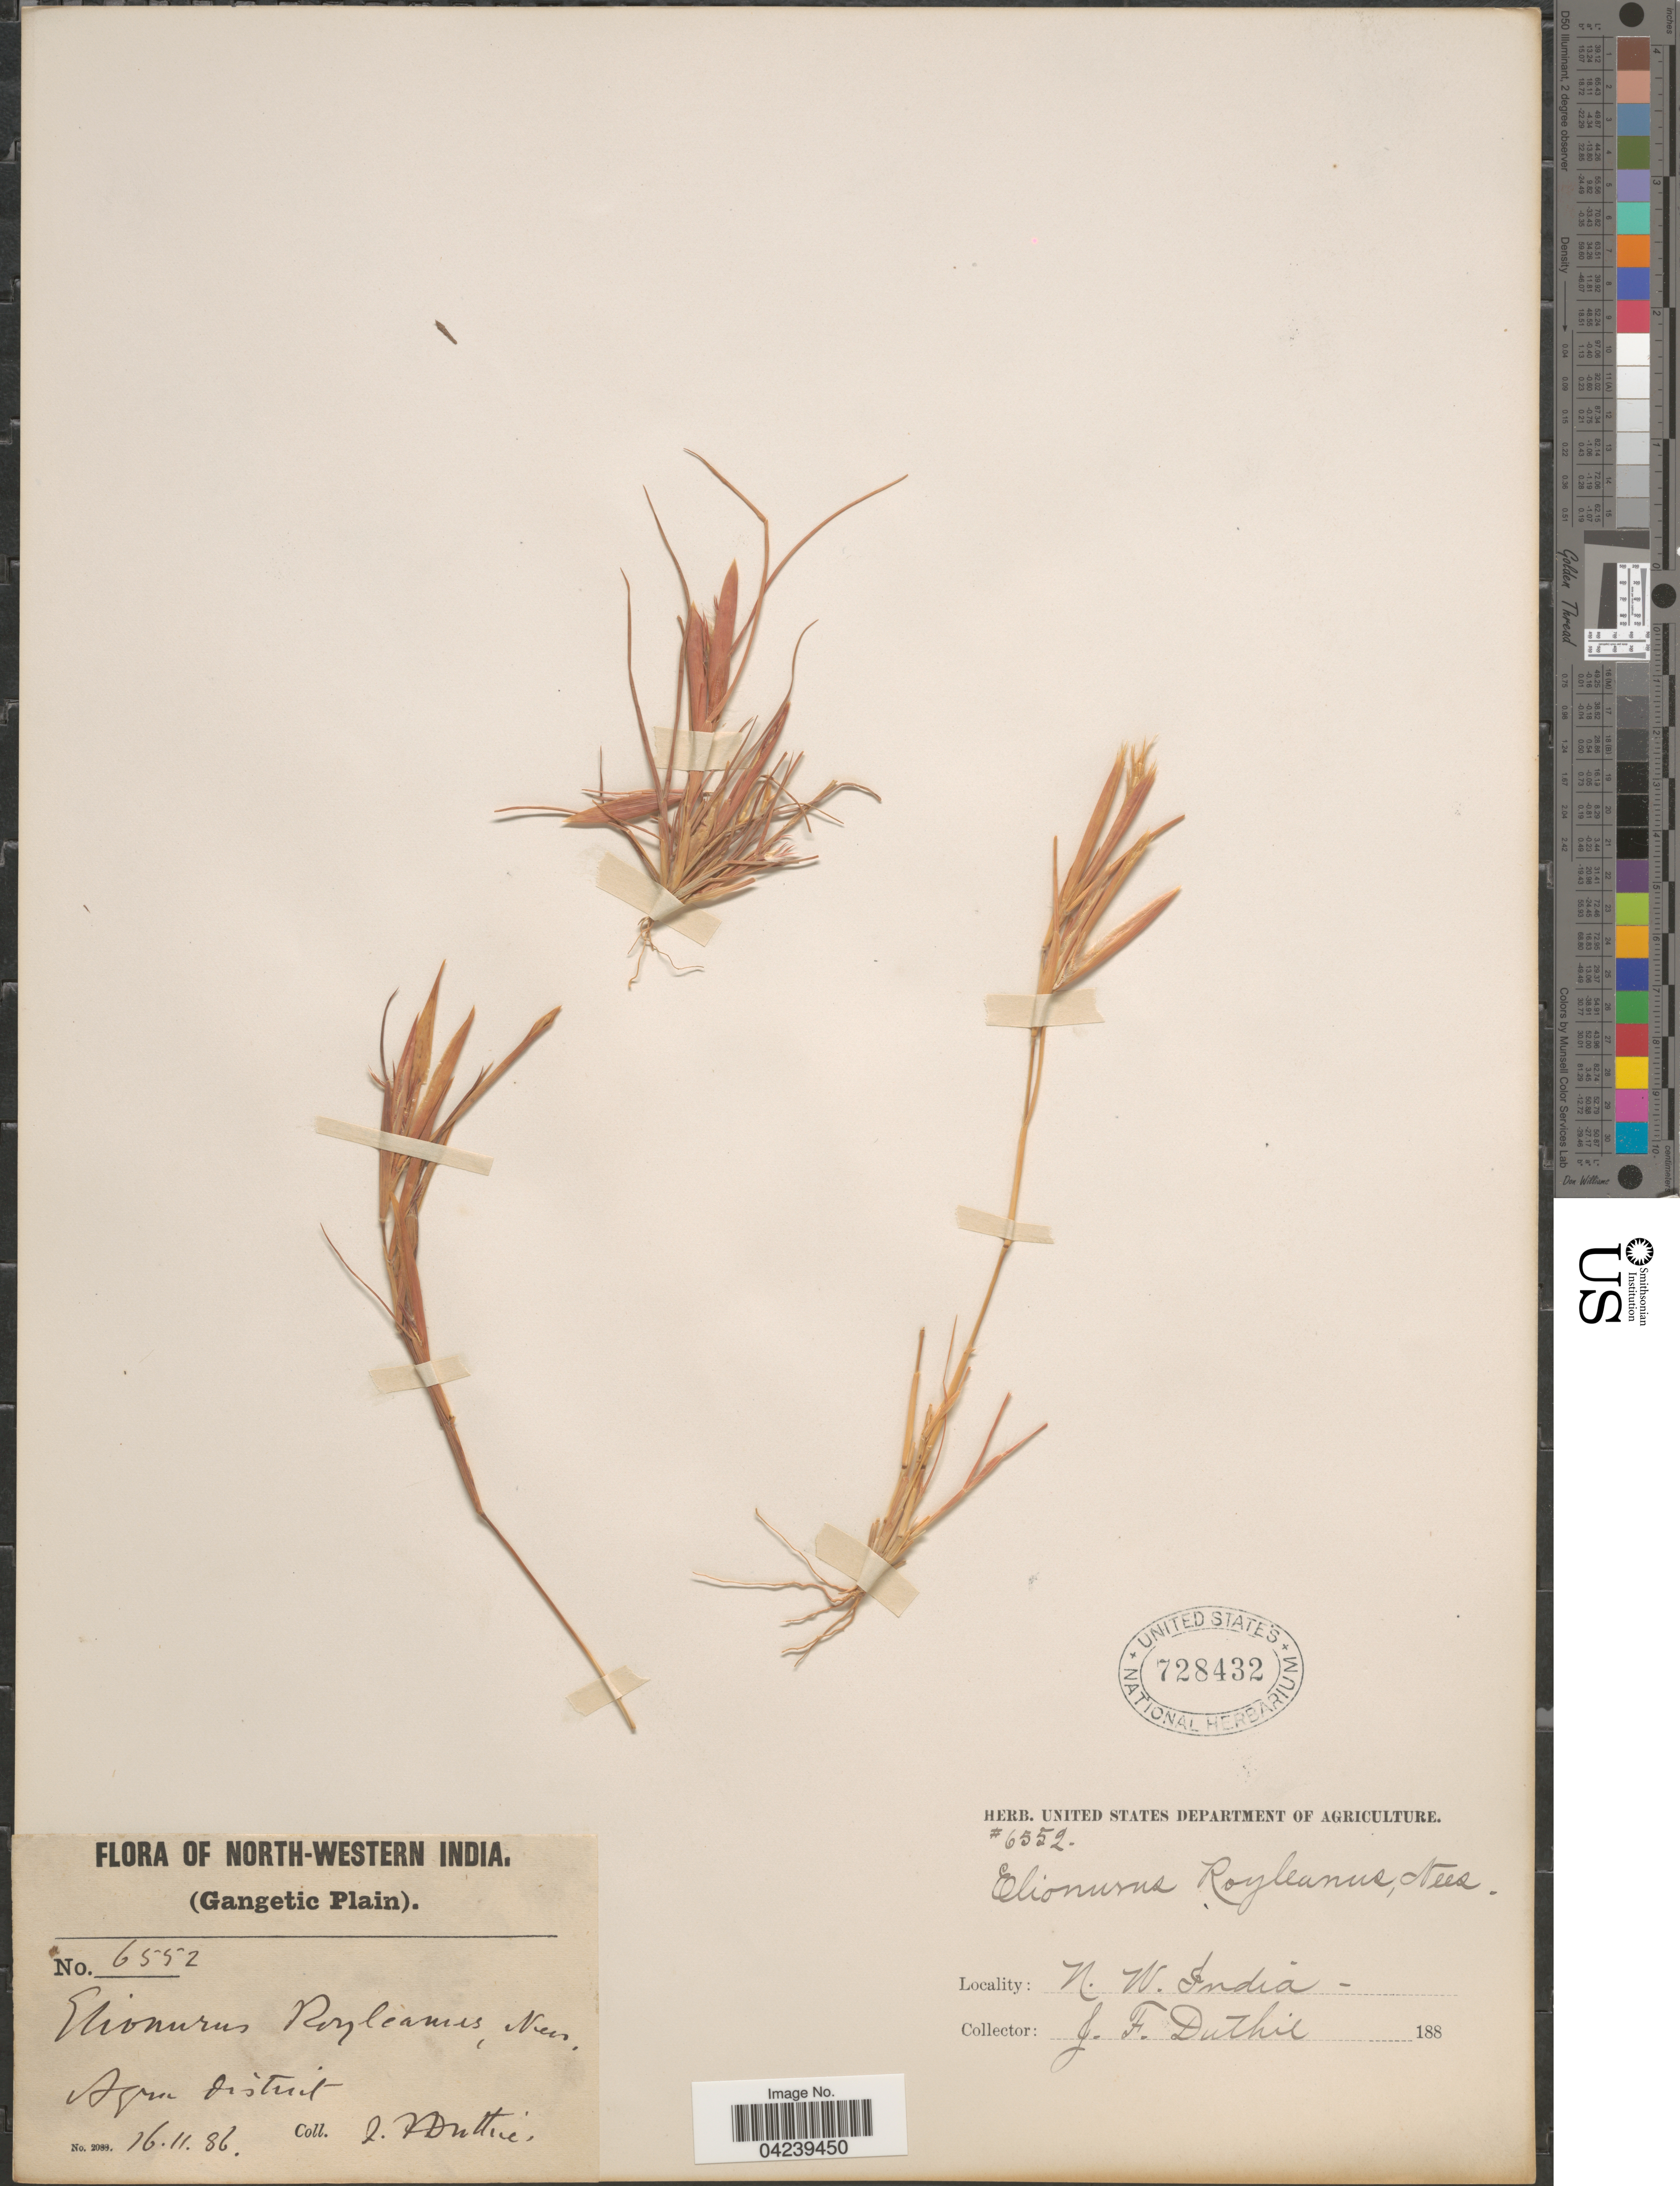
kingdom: Plantae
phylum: Tracheophyta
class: Liliopsida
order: Poales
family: Poaceae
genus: Elionurus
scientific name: Elionurus royleanus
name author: Nees ex A. Rich.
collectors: J. F. Duthie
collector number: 6552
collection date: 1886-11-16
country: India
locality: North-Western India. (Gangetic Plain). Agra District.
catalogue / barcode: US 728432